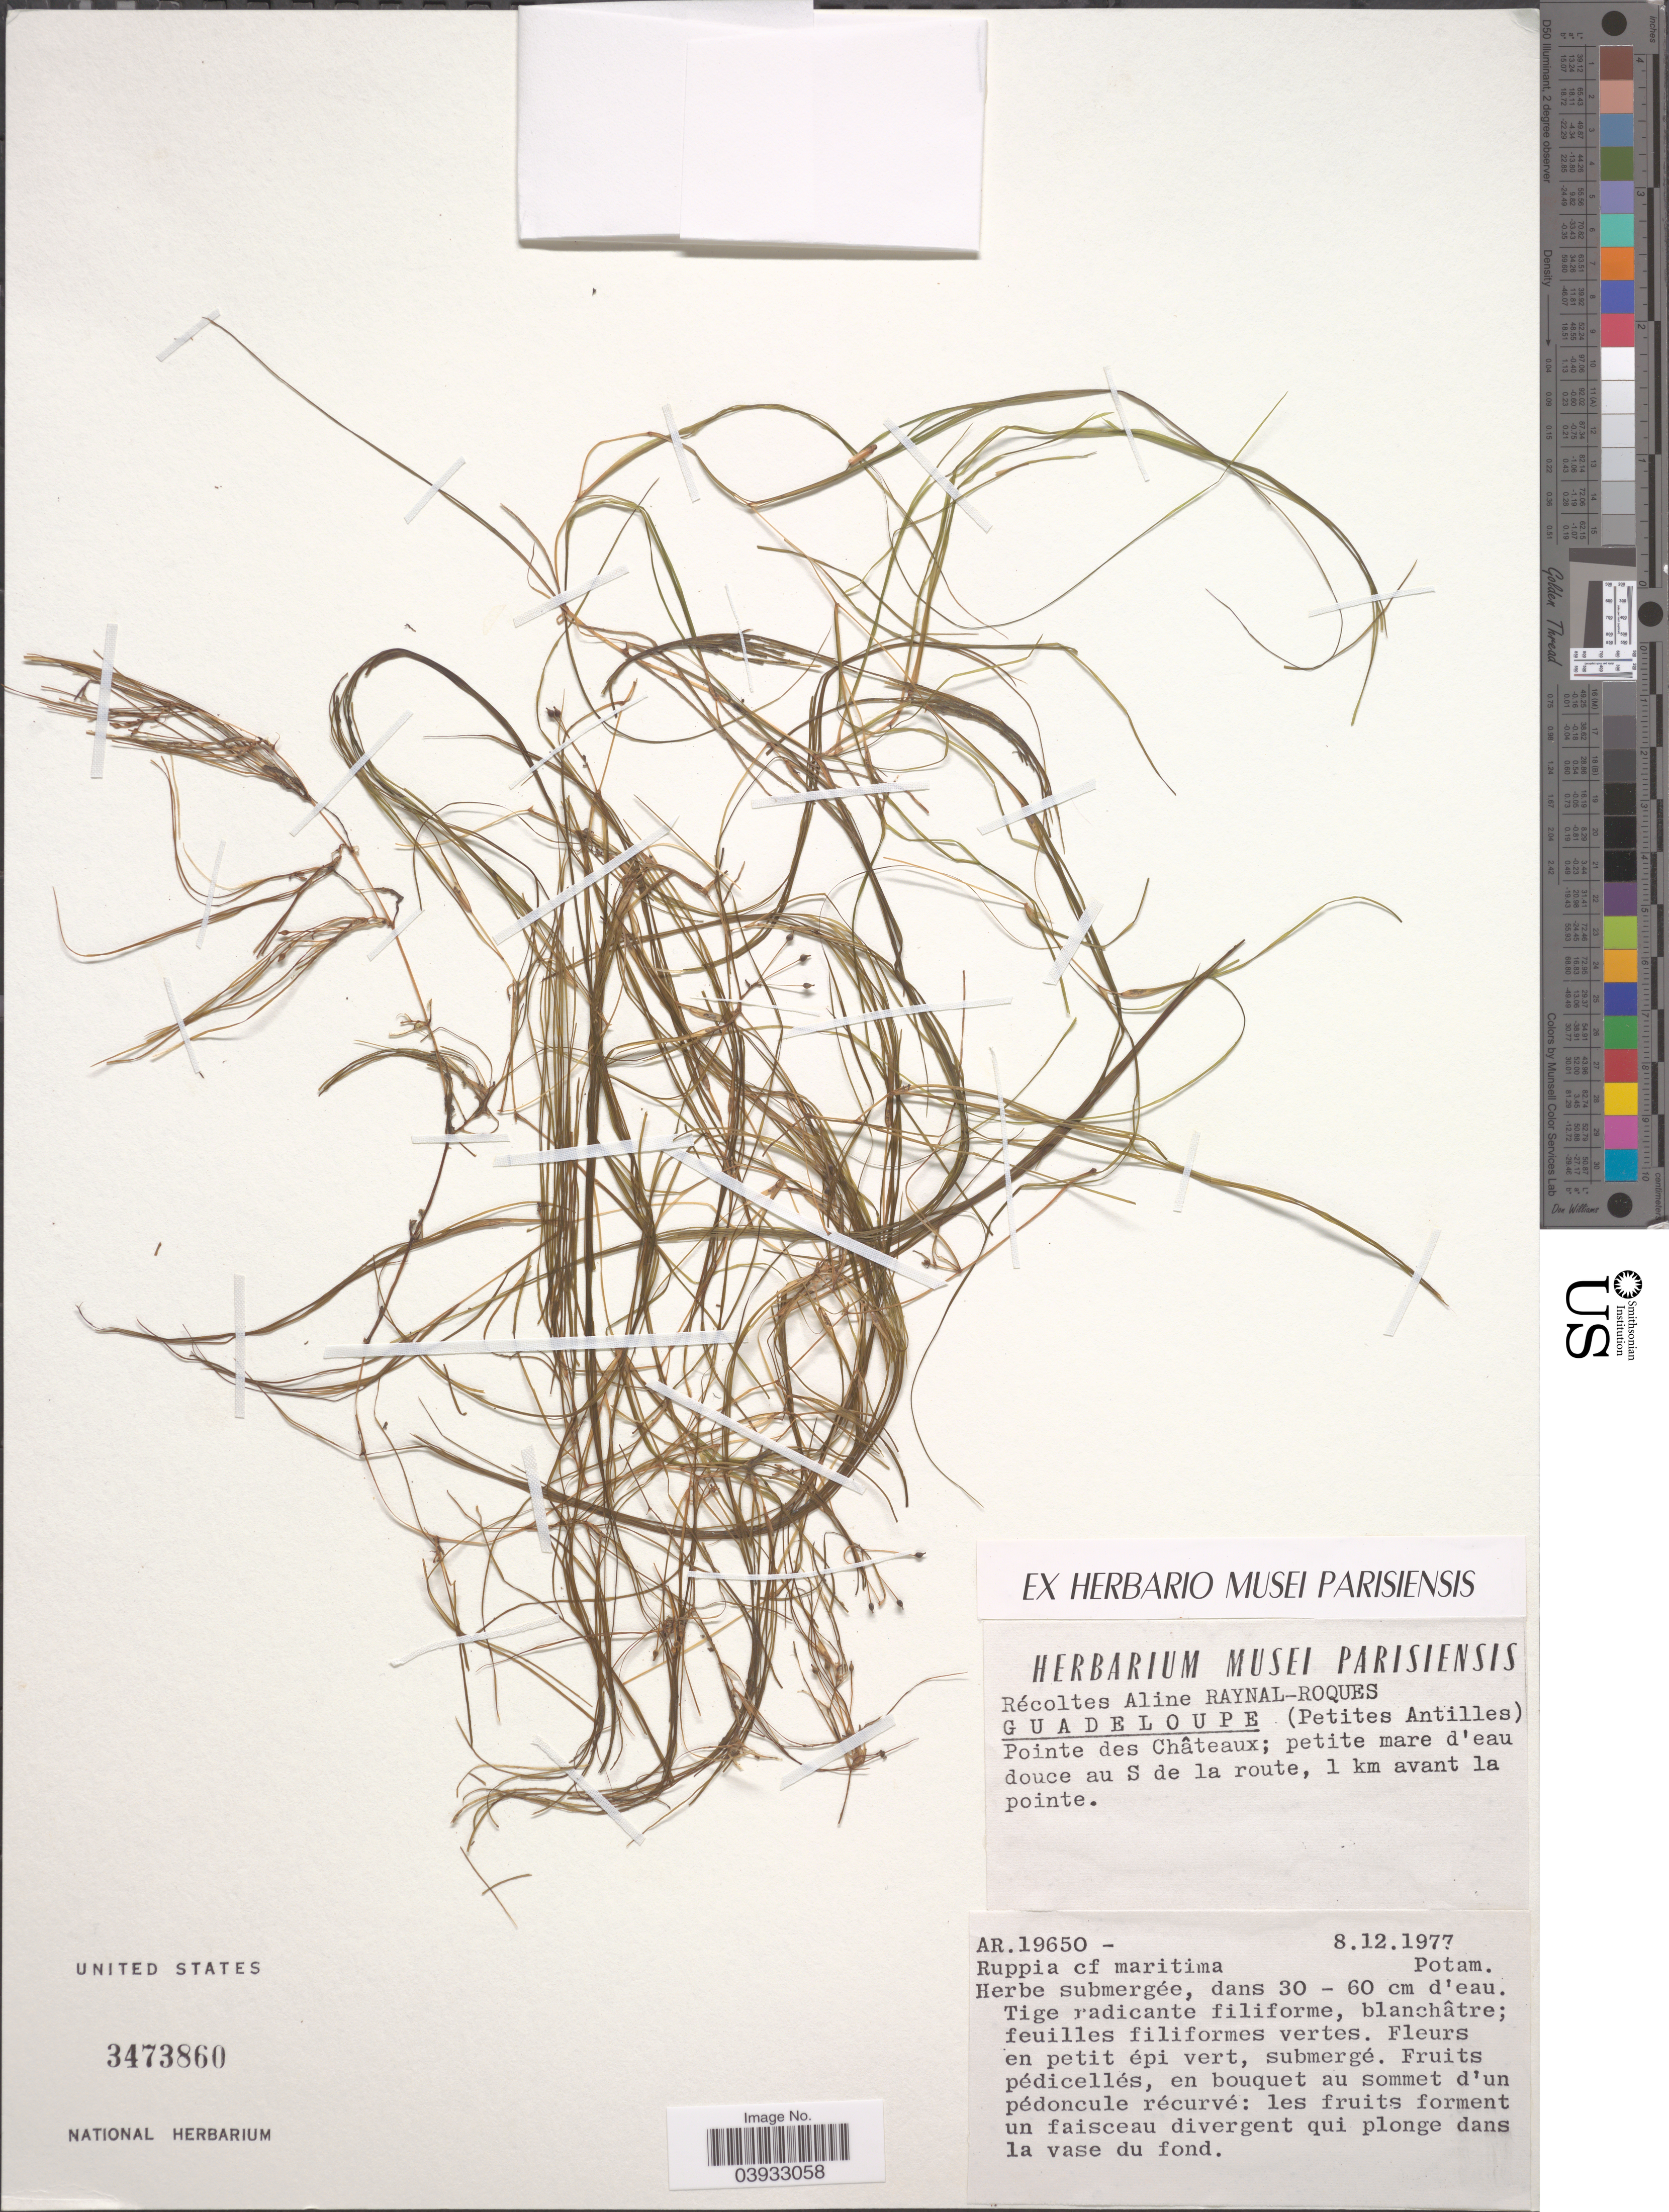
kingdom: Plantae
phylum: Tracheophyta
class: Liliopsida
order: Alismatales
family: Ruppiaceae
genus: Ruppia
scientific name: Ruppia maritima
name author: L.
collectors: A. M. Raynal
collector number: AR 19650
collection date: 1977-12-08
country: Guadeloupe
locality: (Petites Antilles). Pointe des Châteaux; petite mare d'eau douce au S de la route, 1 km avant la pointe.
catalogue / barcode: US 3473860